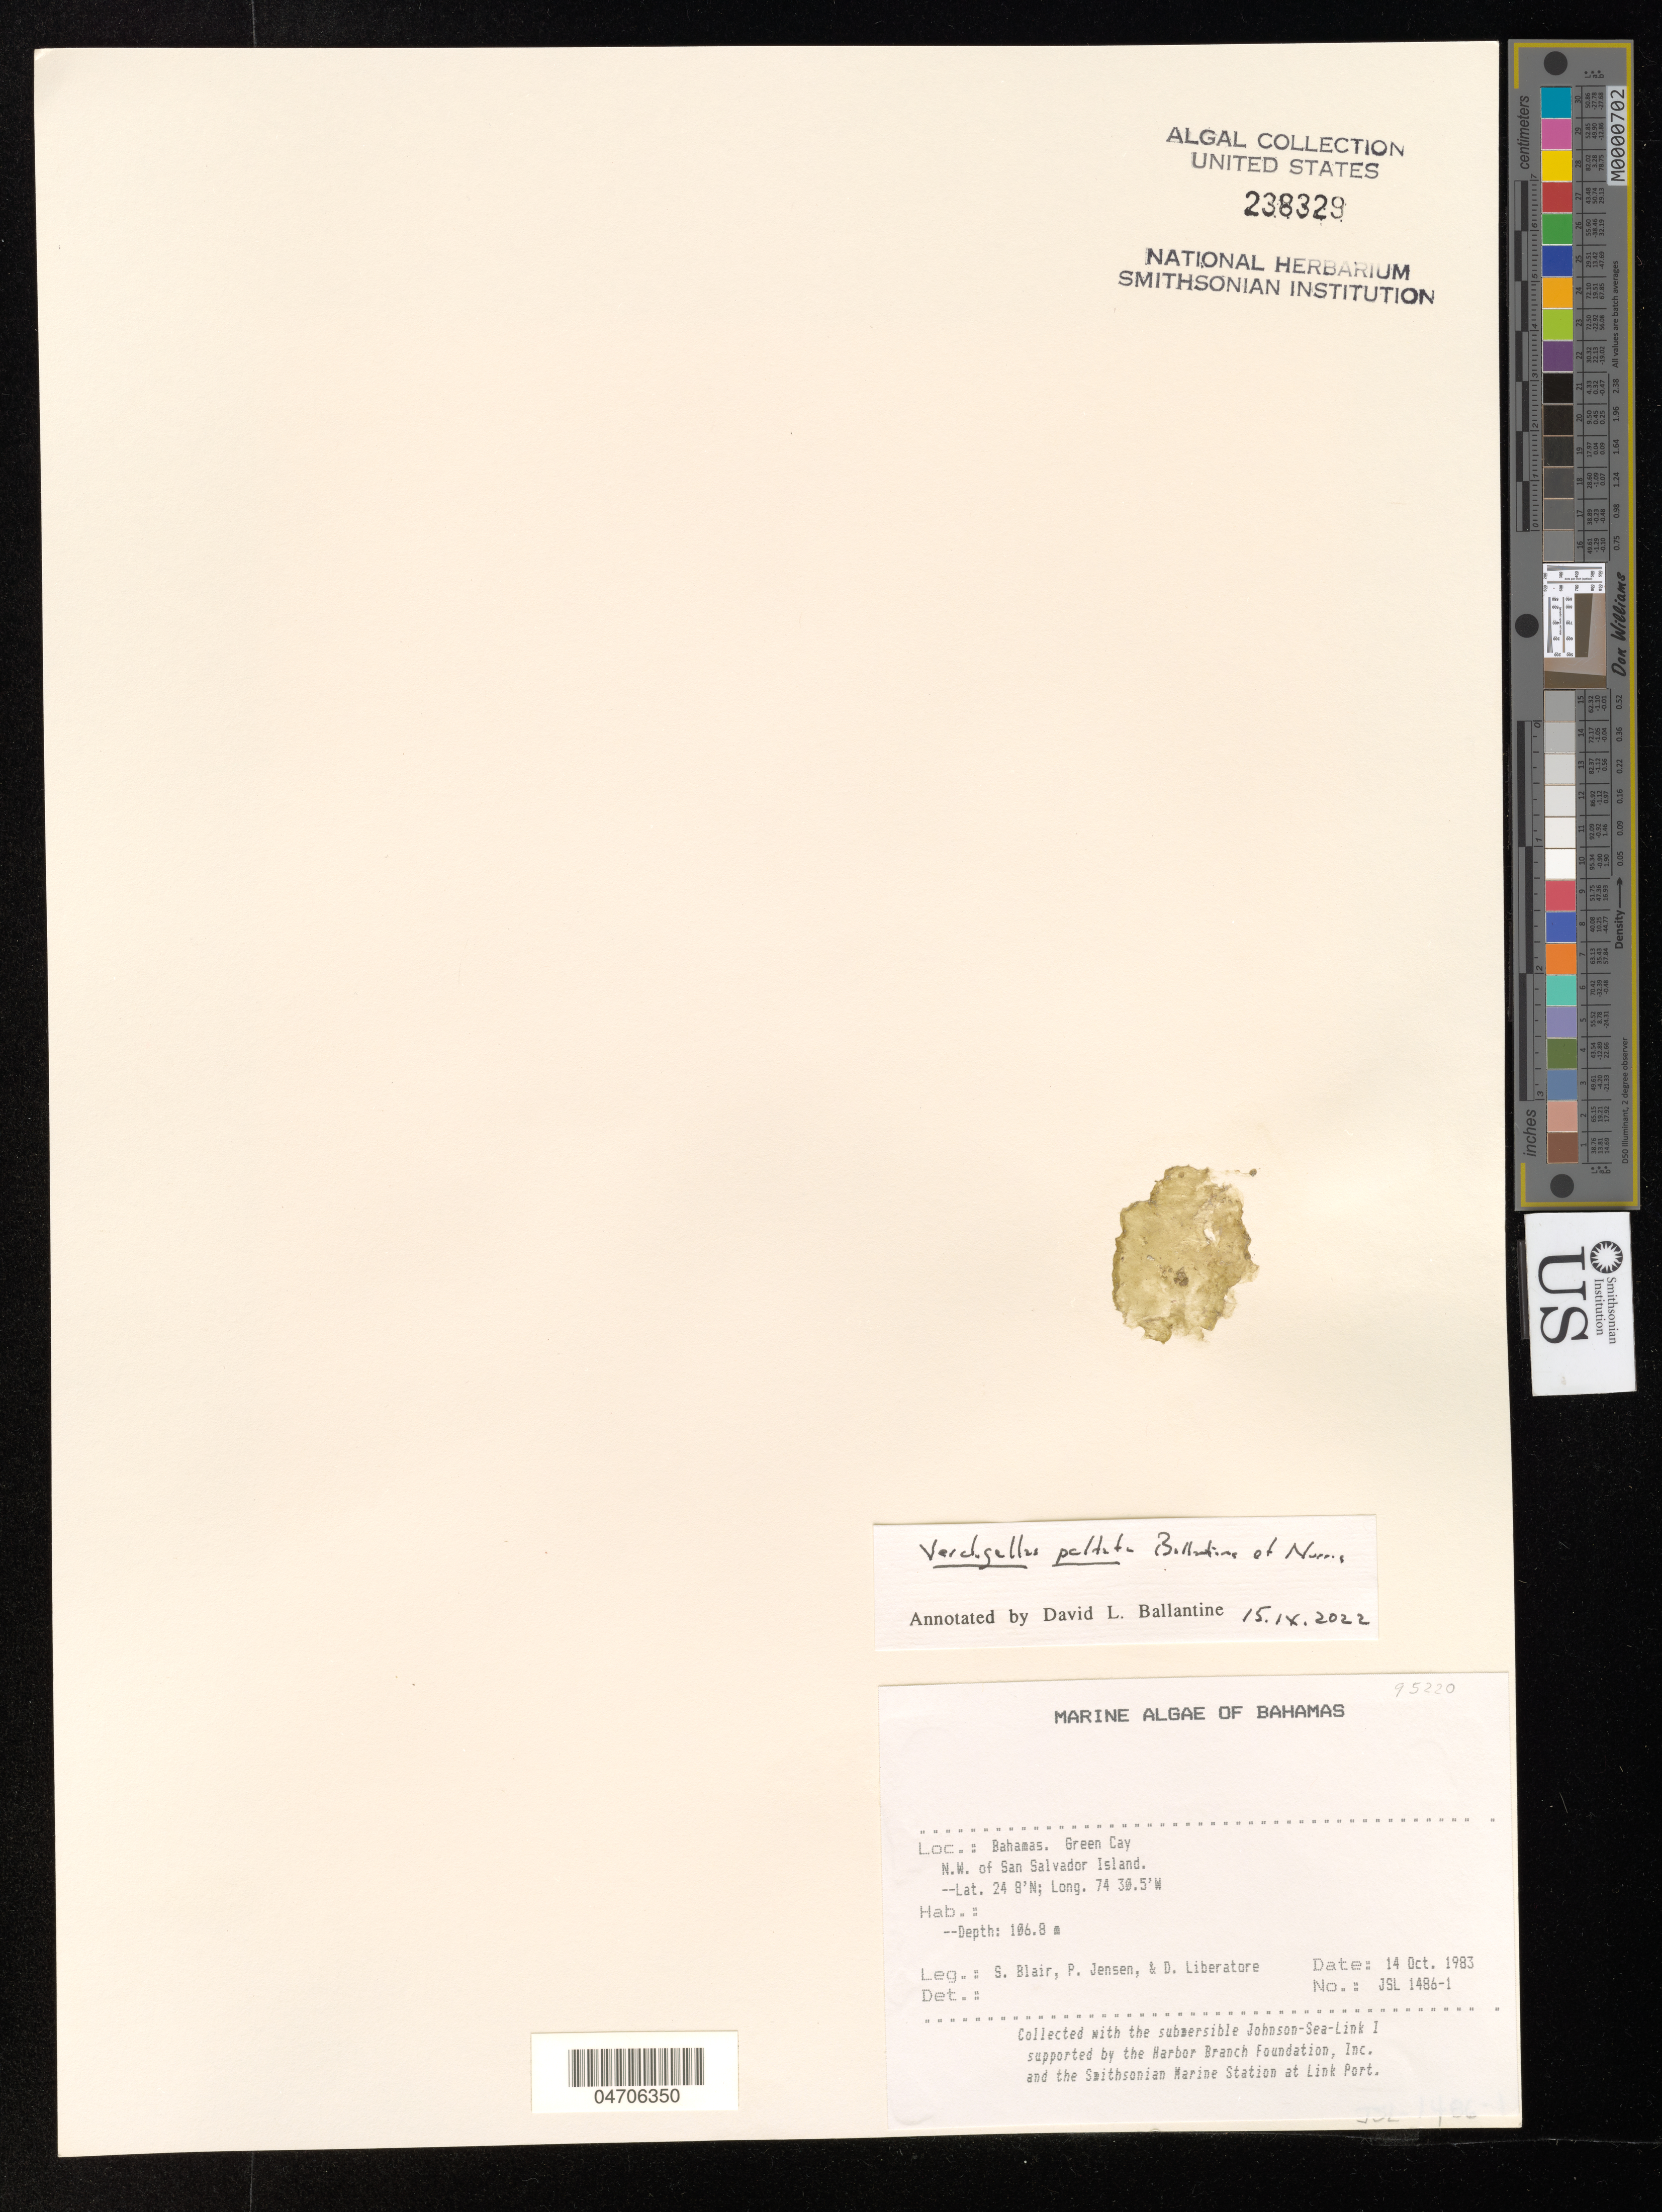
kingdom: Plantae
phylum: Chlorophyta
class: Prasinophyceae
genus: Verdigellas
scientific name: Verdigellas peltata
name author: D.L. Ballant. & J.N. Norris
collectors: S. M. Blair, P. Jensen & D. Liberatore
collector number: JSL1486-1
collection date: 1983-10-14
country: Bahamas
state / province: San Salvador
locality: Green Cay. N. W. of San Salvador Island.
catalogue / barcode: US 238329